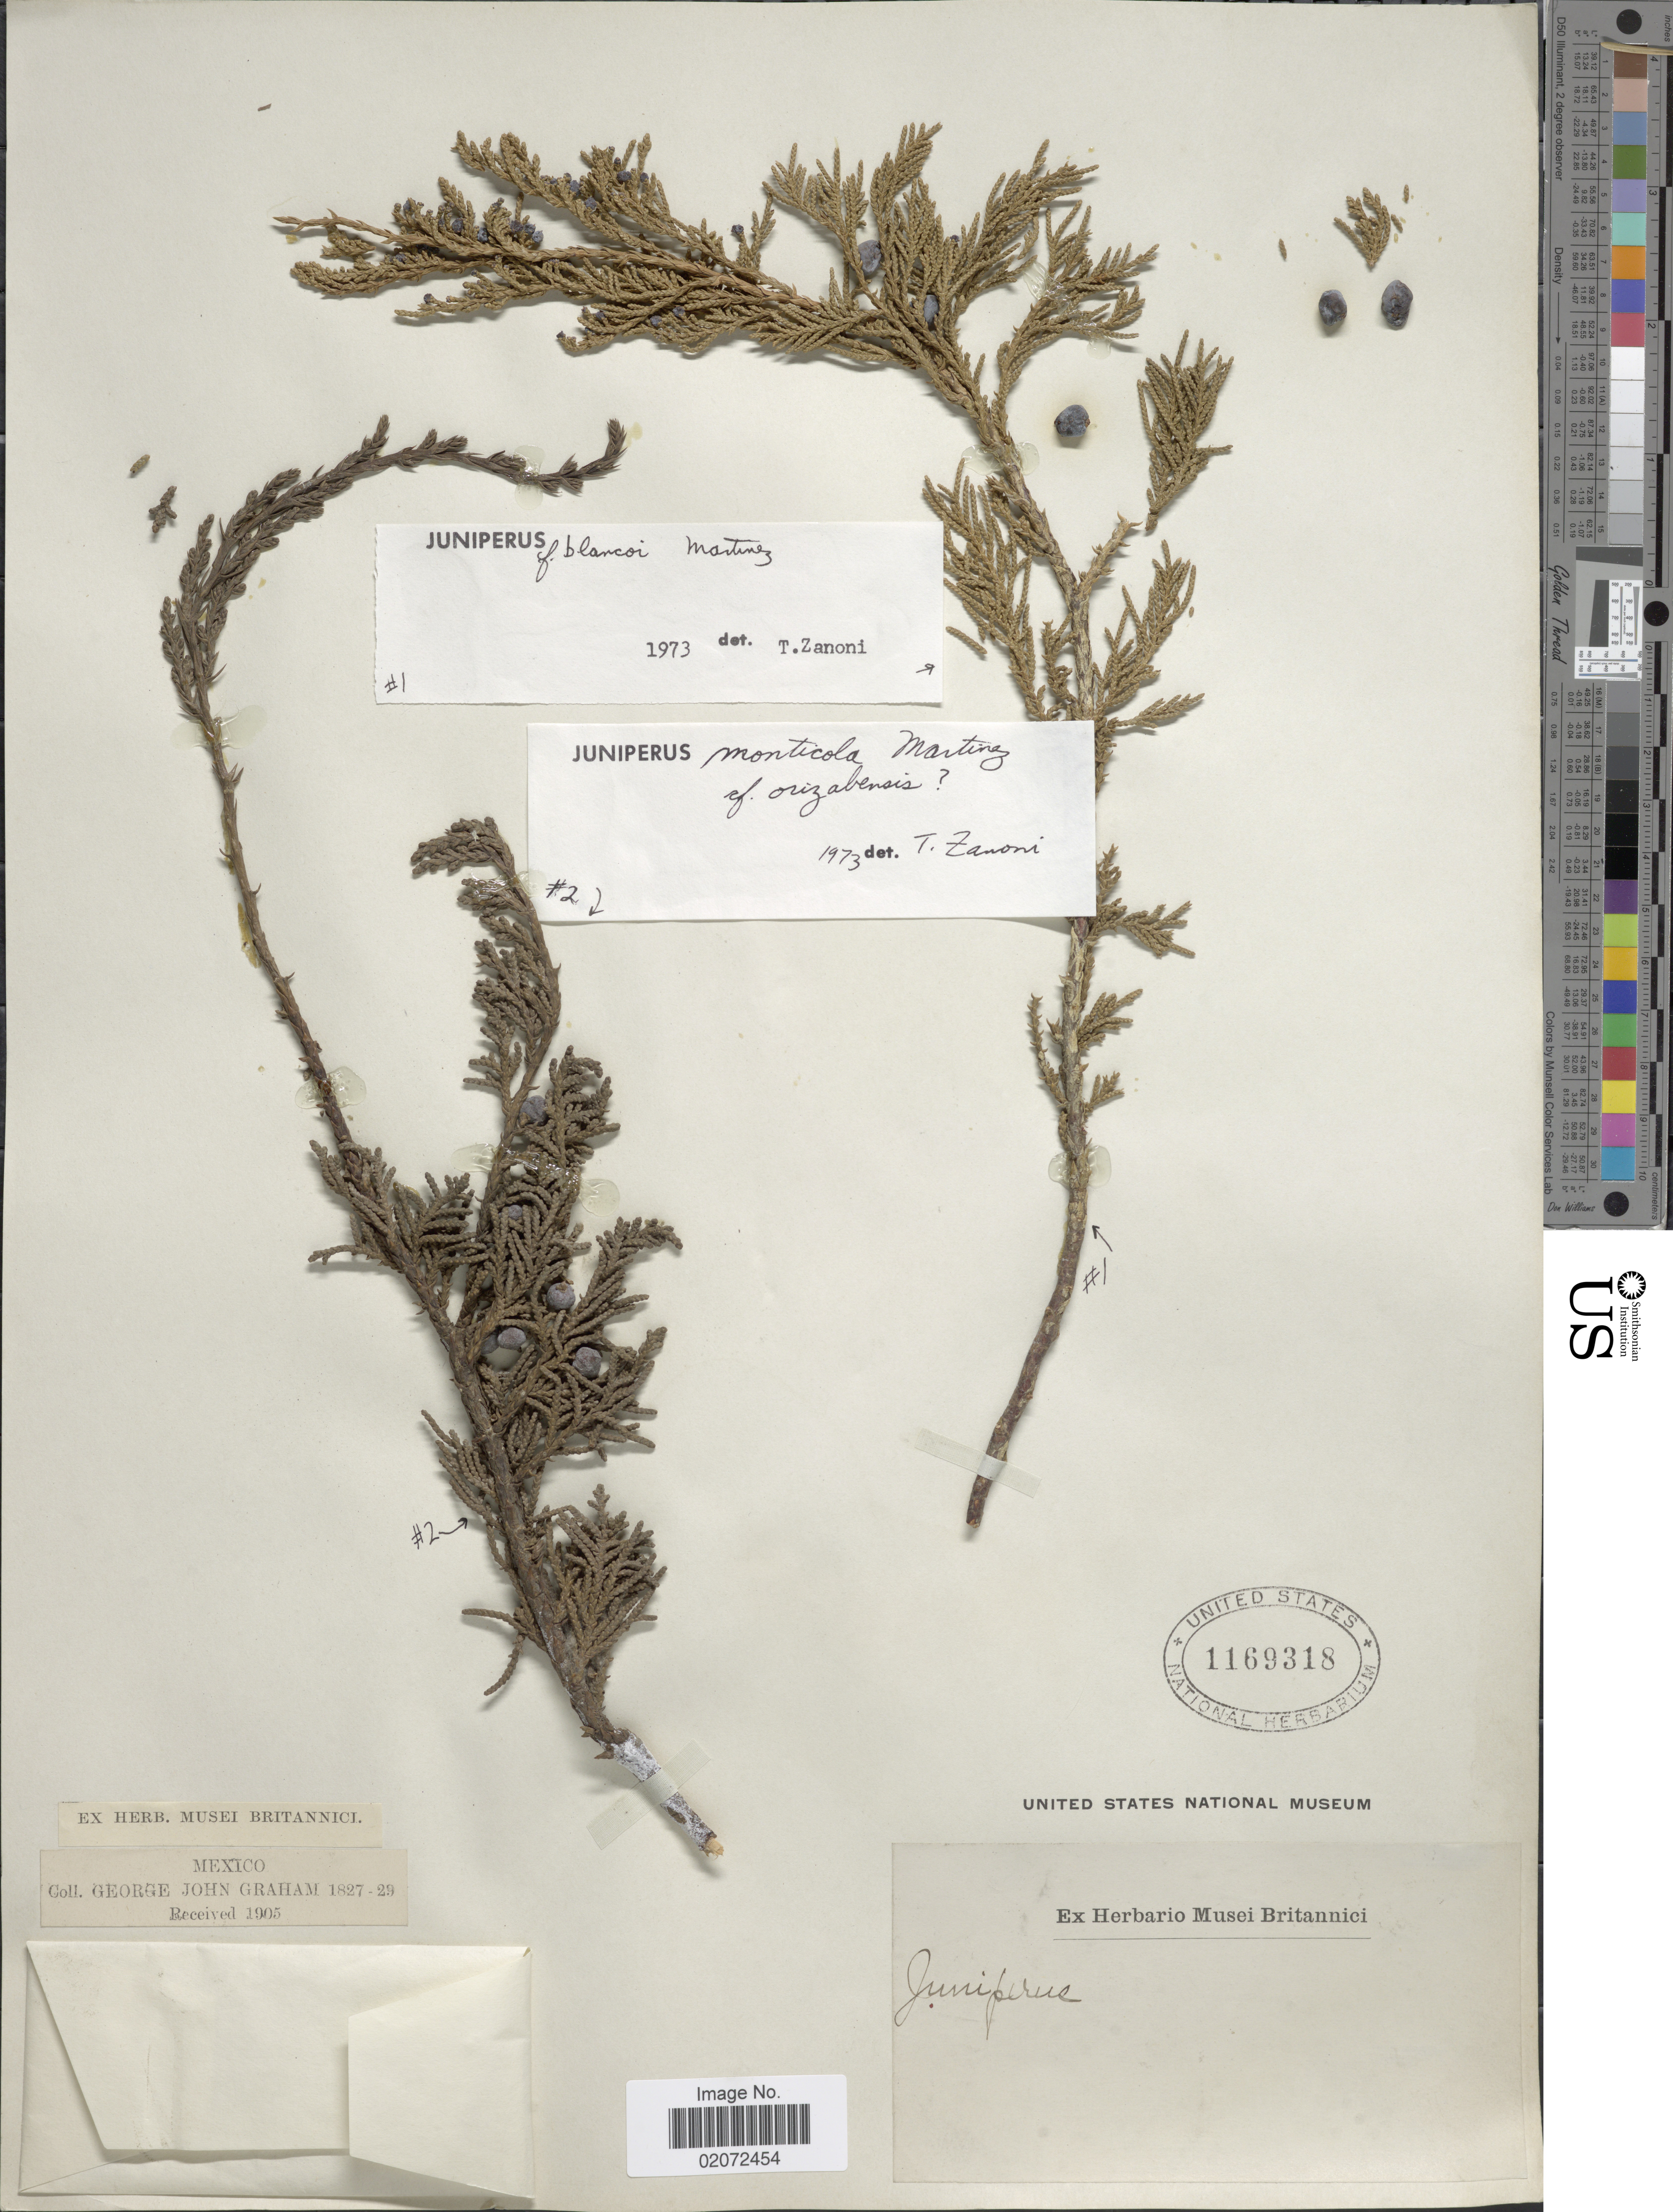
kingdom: Plantae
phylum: Tracheophyta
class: Pinopsida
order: Pinales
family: Cupressaceae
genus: Juniperus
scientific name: Juniperus monticola f. orizabensis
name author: Martínez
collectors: G. Graham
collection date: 1827/1829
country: Mexico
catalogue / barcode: US 1169318